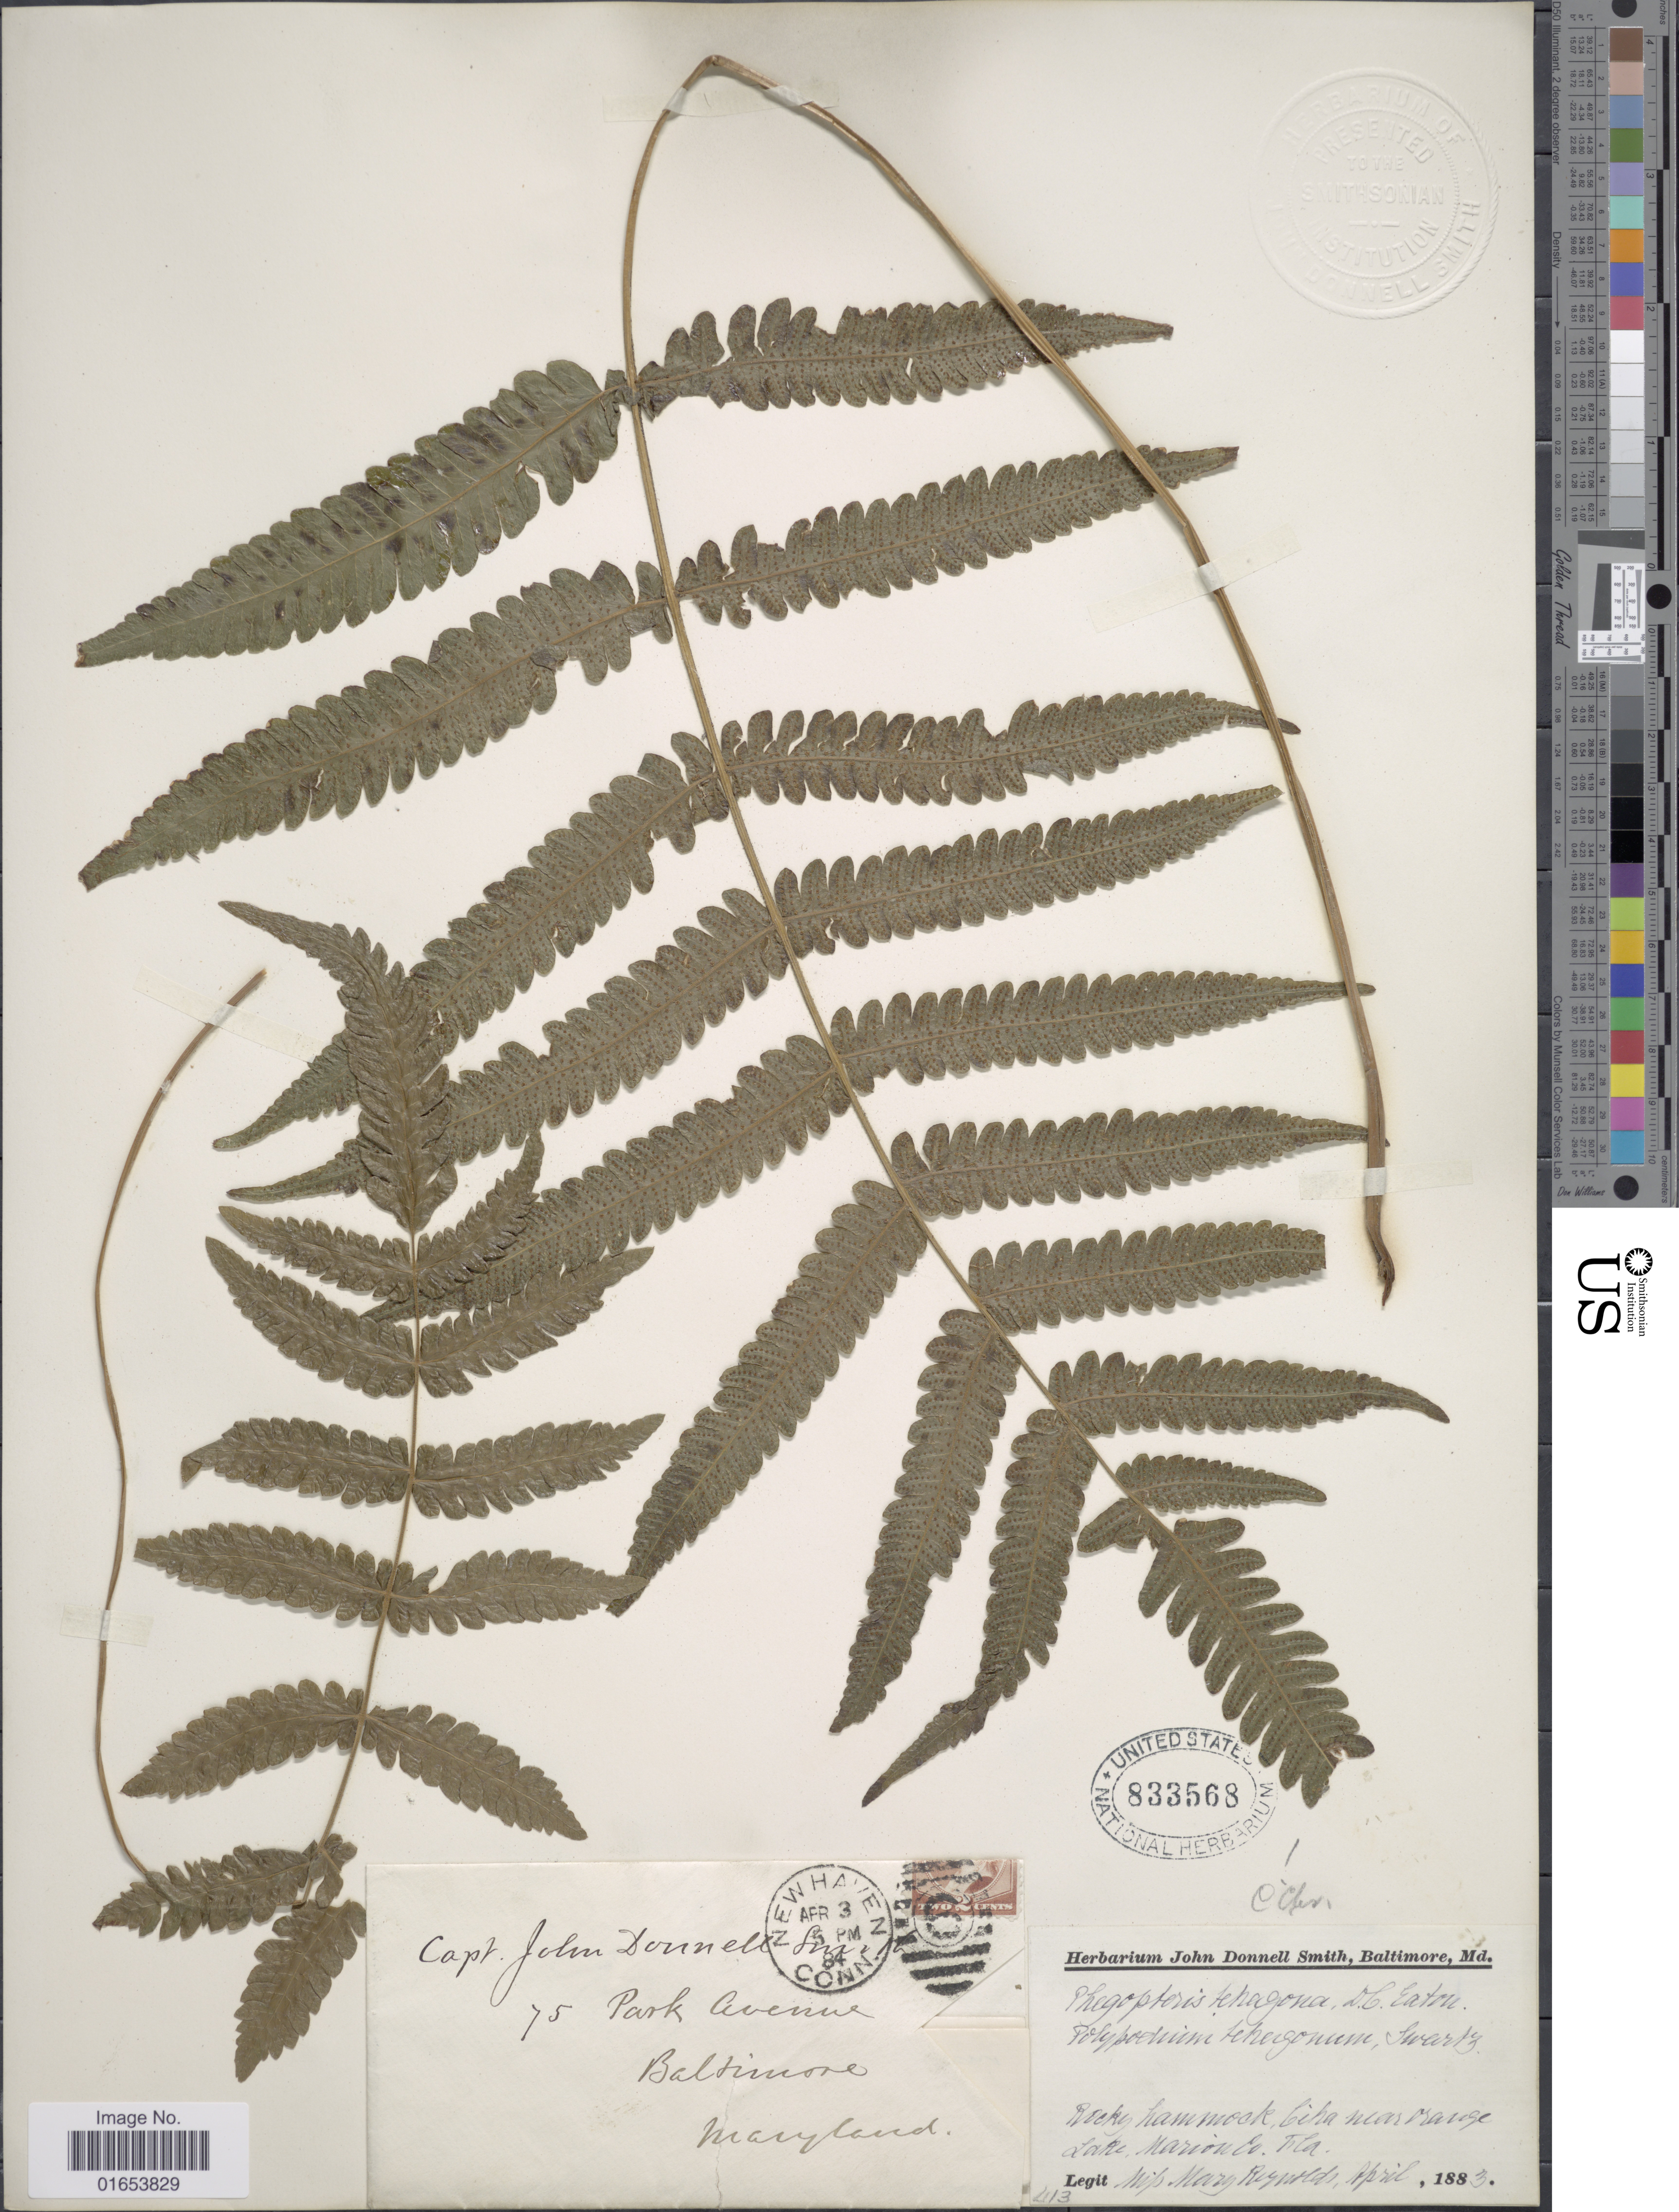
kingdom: Plantae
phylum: Tracheophyta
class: Polypodiopsida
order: Polypodiales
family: Thelypteridaceae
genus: Goniopteris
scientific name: Goniopteris subtetragona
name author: (Link) Vareschi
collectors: M. Reynolds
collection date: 1883-04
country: United States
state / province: Florida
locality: Rocky hammock,Citra near Orange Lake, Marion Co.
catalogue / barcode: US 833568